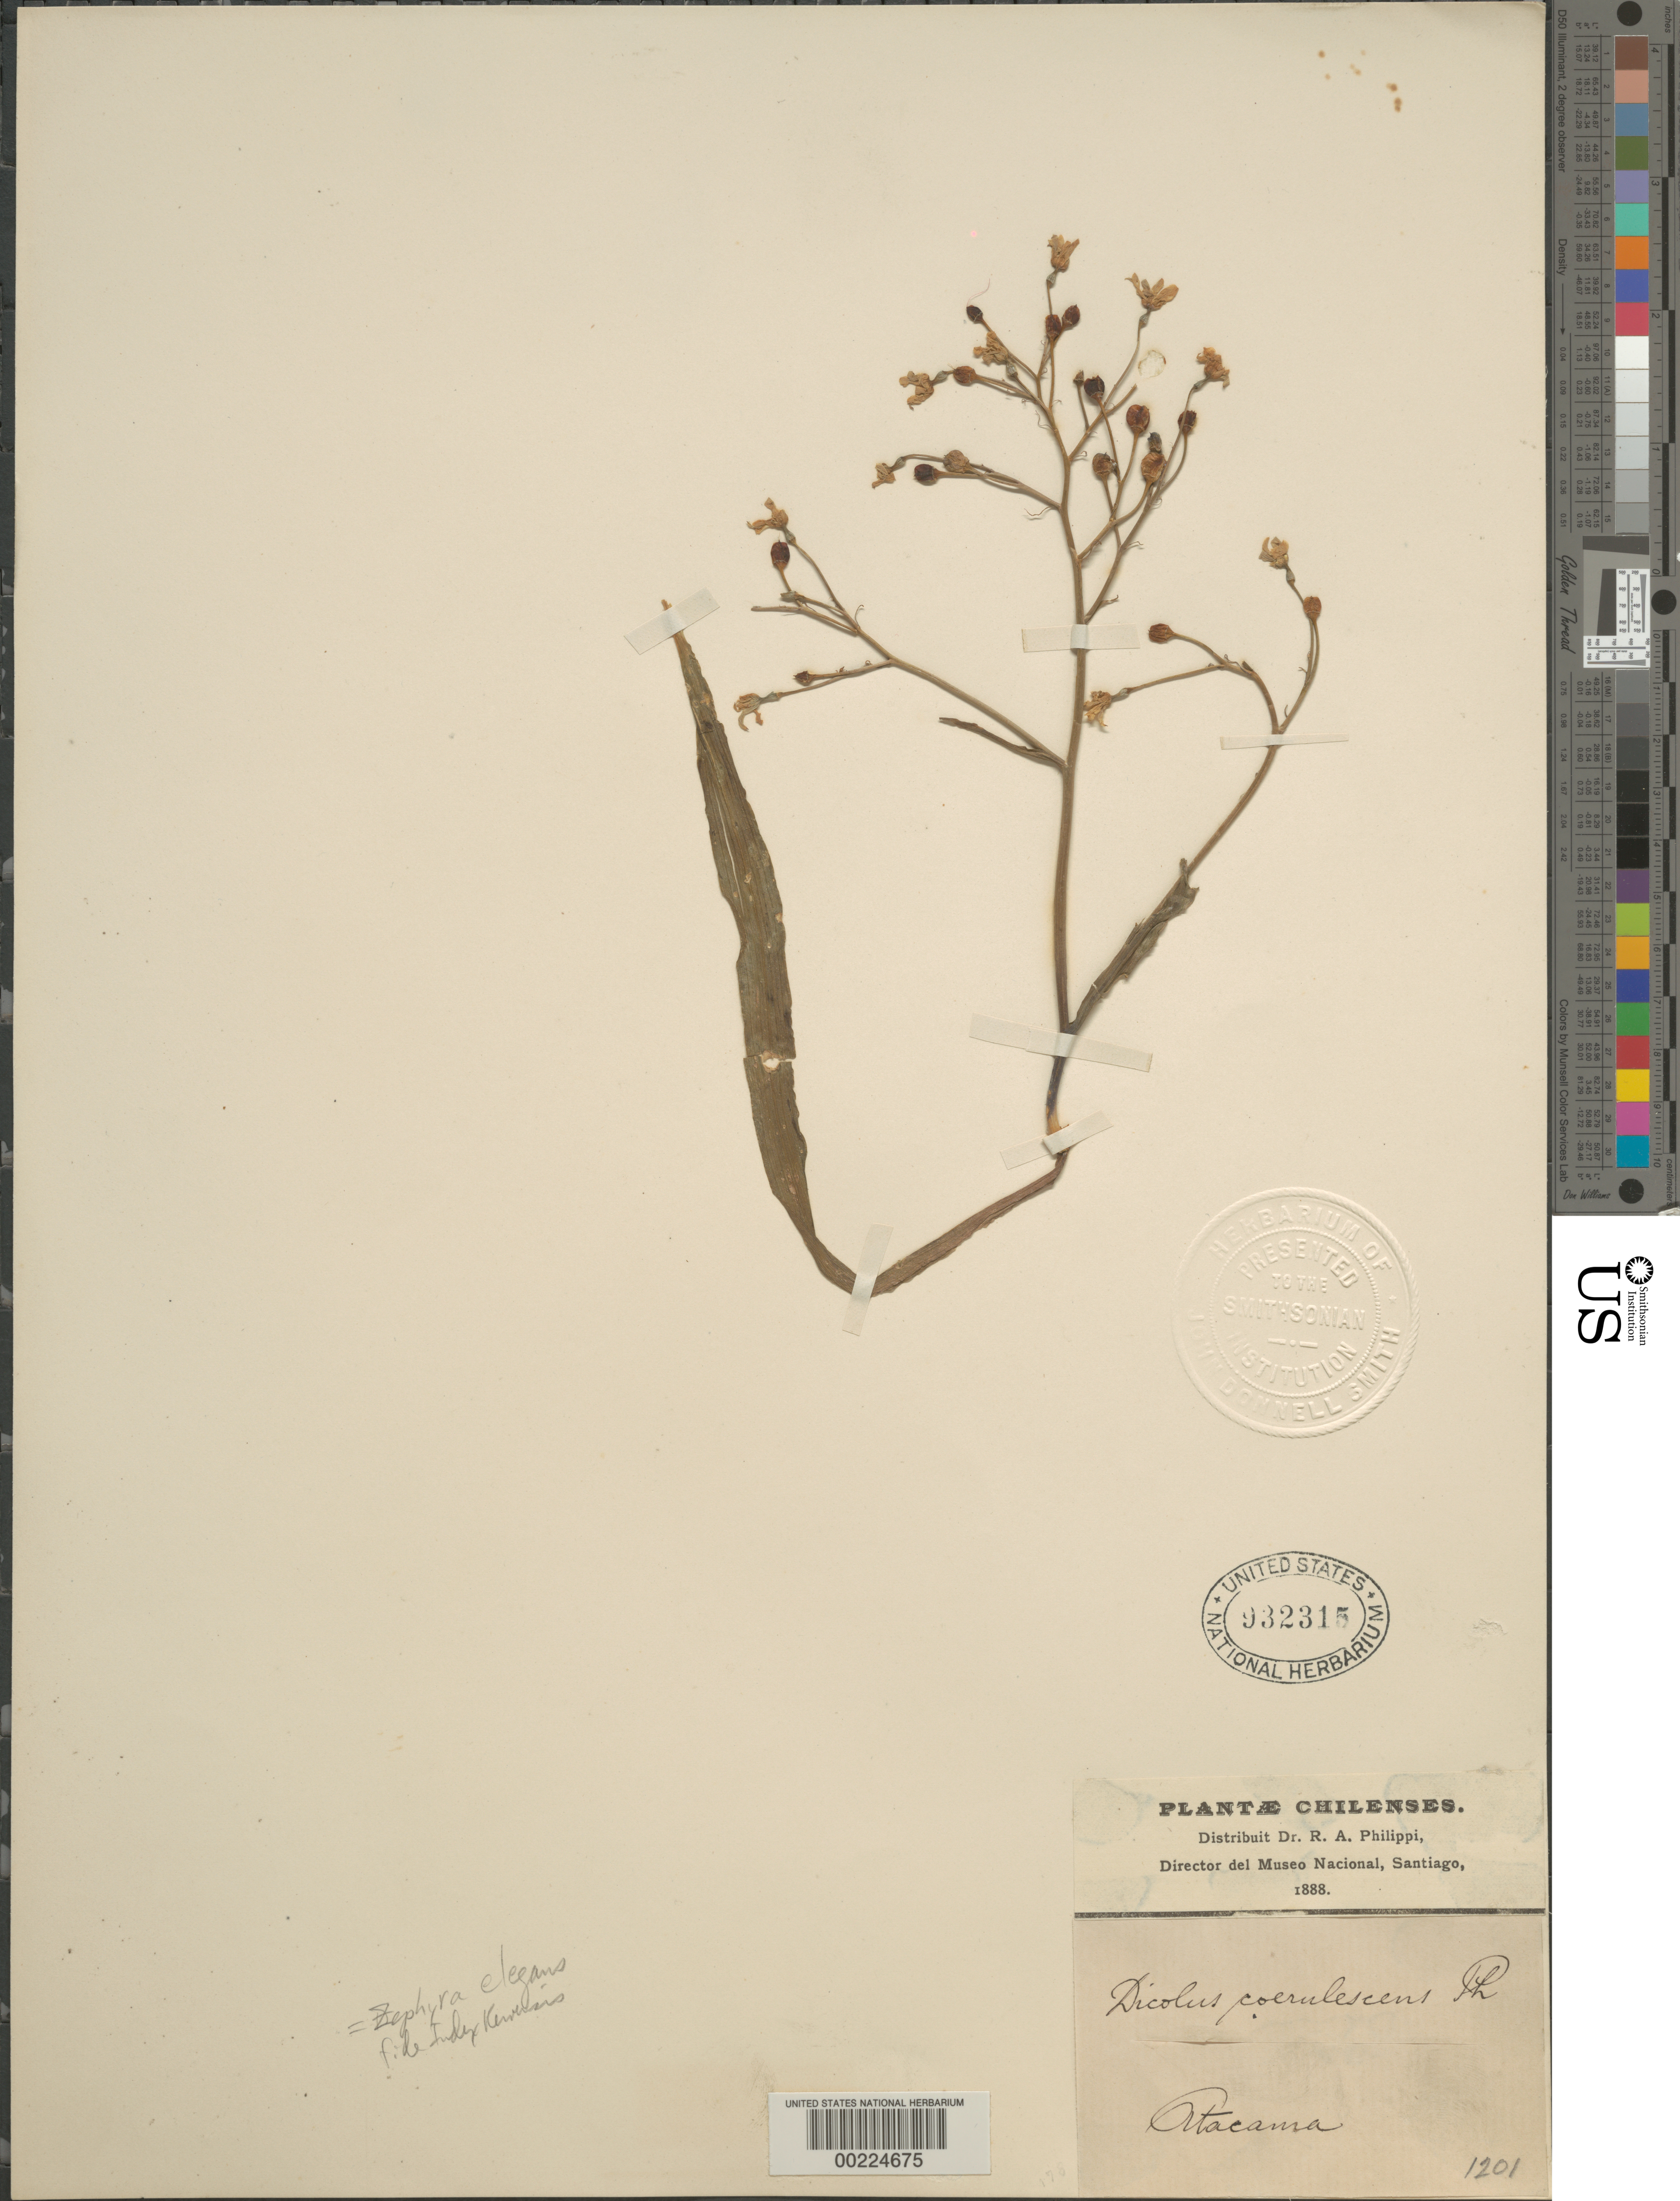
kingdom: Plantae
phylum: Tracheophyta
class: Liliopsida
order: Asparagales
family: Tecophilaeaceae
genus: Zephyra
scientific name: Zephyra elegans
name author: D. Don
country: Chile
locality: Atacama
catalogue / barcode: US 932315